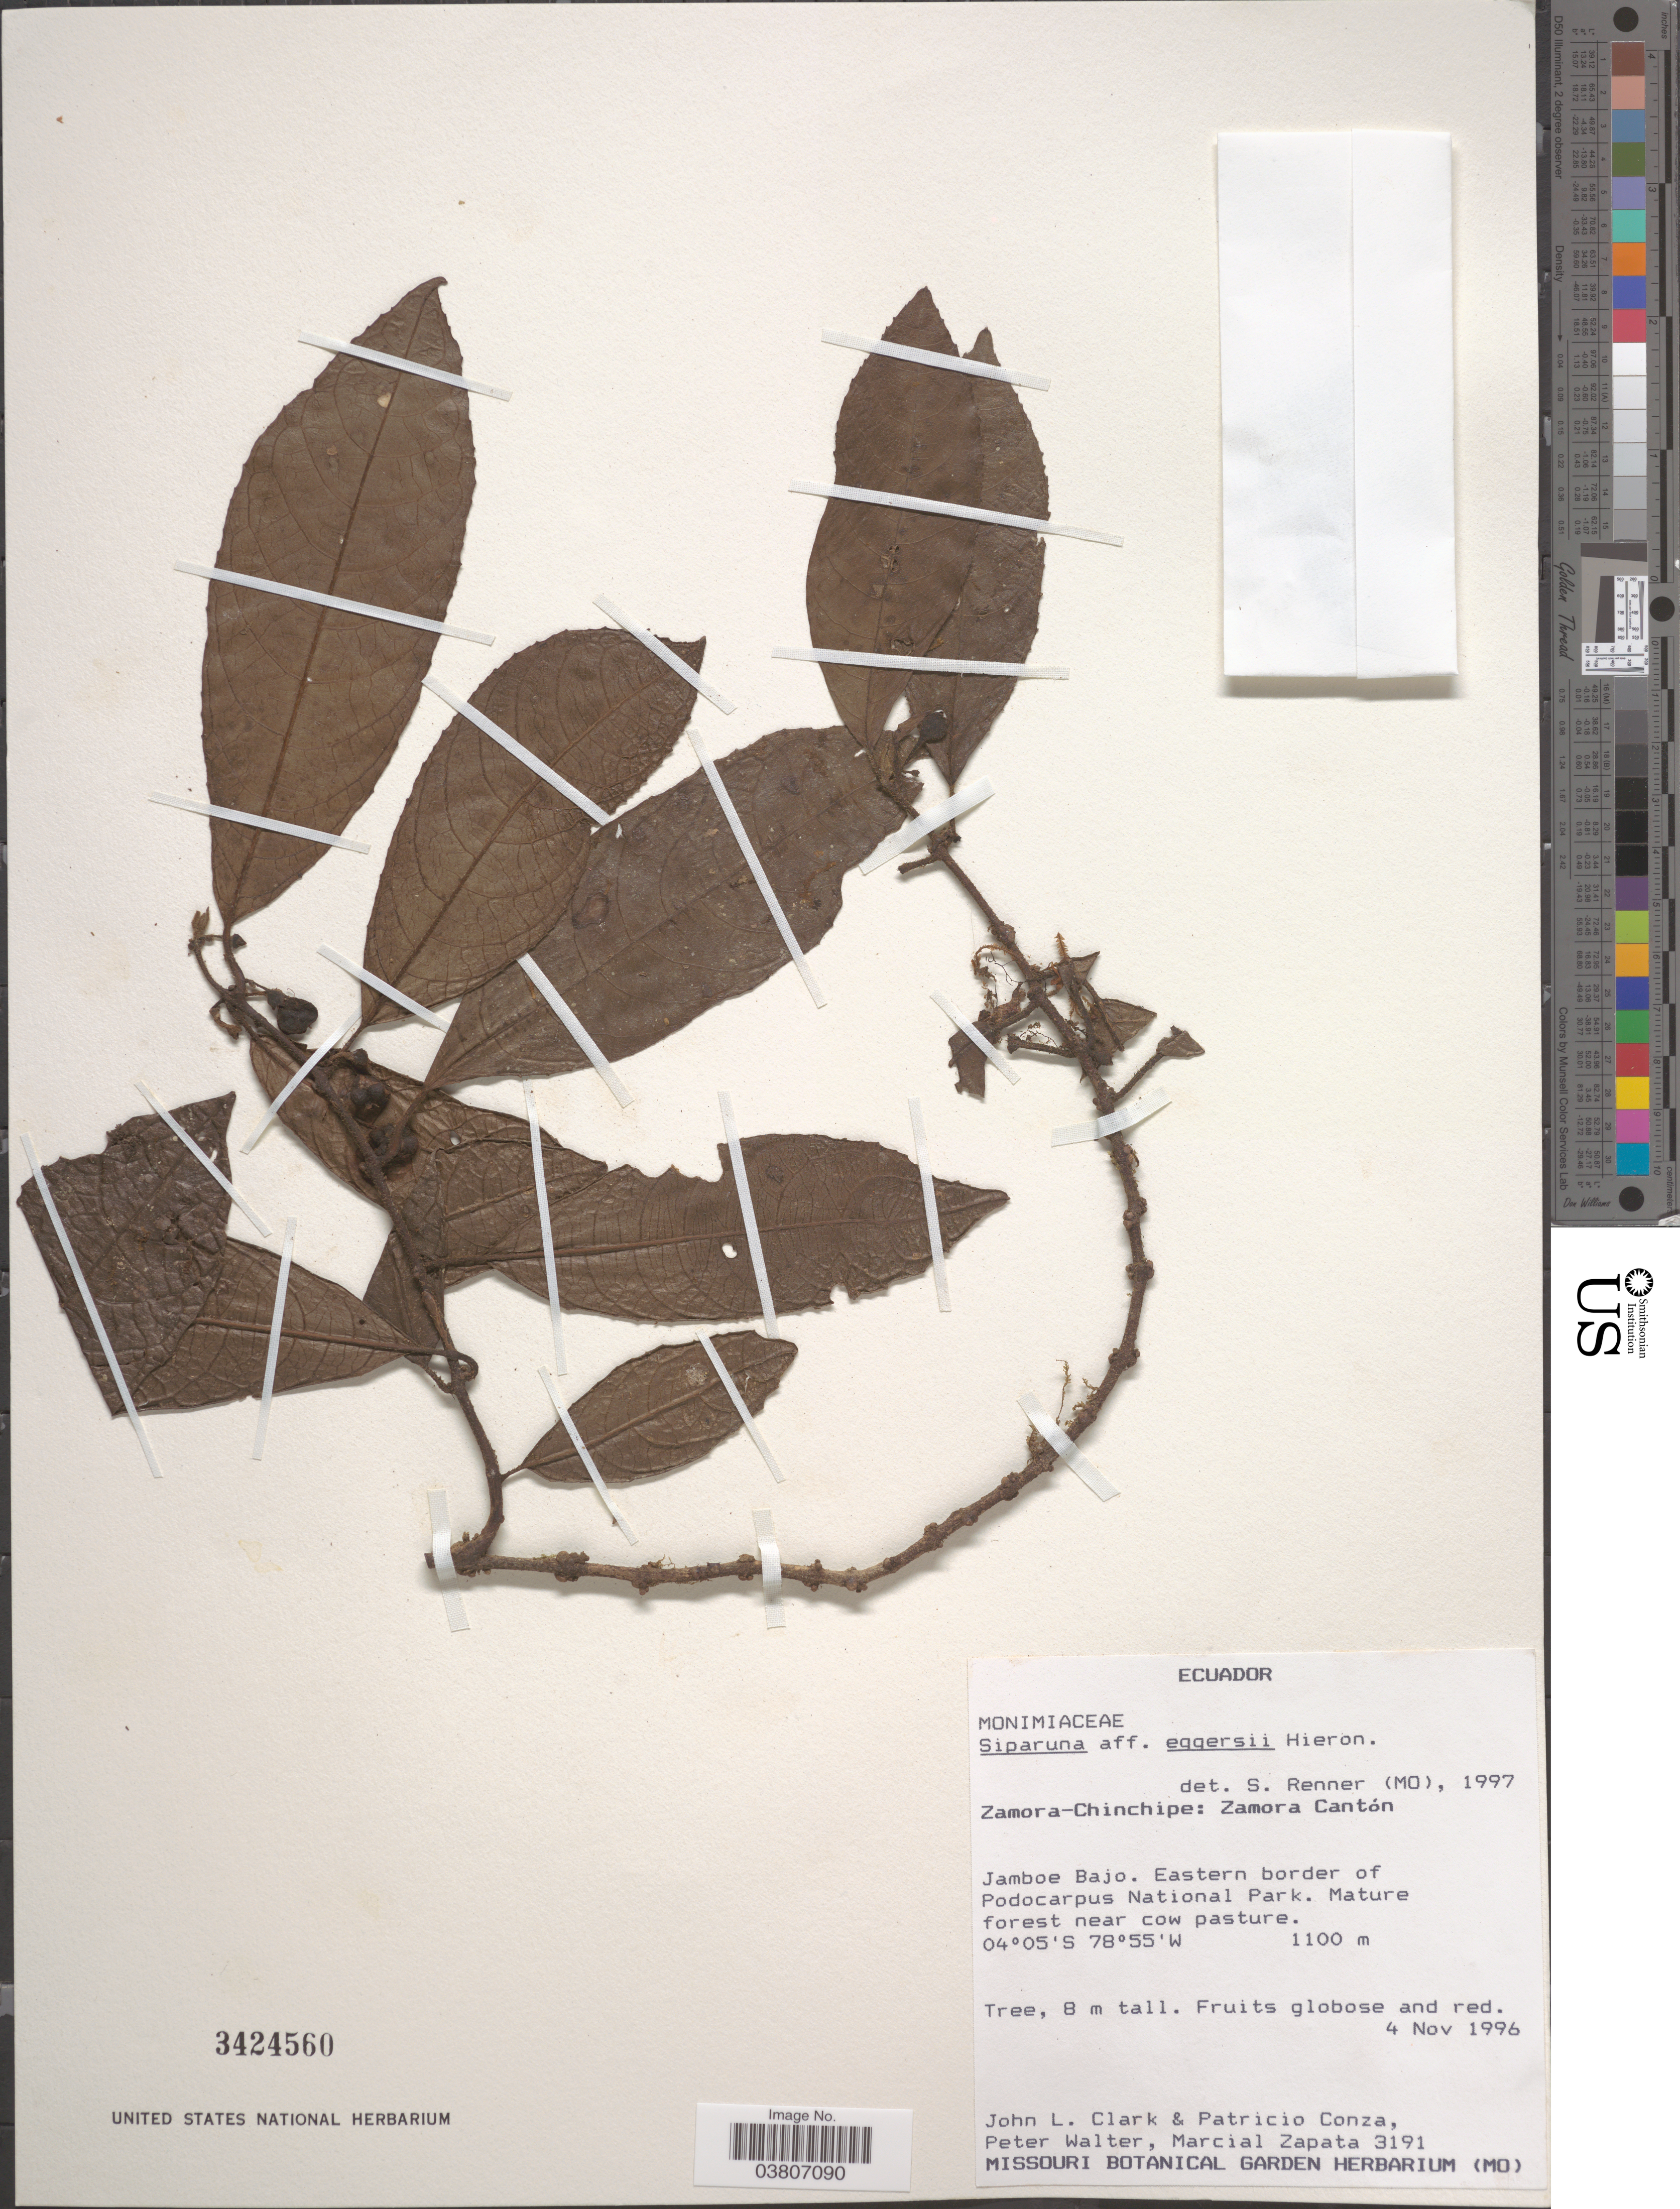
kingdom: Plantae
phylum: Tracheophyta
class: Magnoliopsida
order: Laurales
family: Siparunaceae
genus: Siparuna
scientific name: Siparuna eggersii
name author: Hieron.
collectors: J. L. Clark, P. Conza, P. Walter & M. Zapata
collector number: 3191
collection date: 1996-11-04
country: Ecuador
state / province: Zamora-Chinchipe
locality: Zamora Cantón. Jamboe Bajo. Eastern border of Podocarpus National Park. Mature forest near cow pasture.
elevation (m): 1100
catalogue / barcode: US 3424560